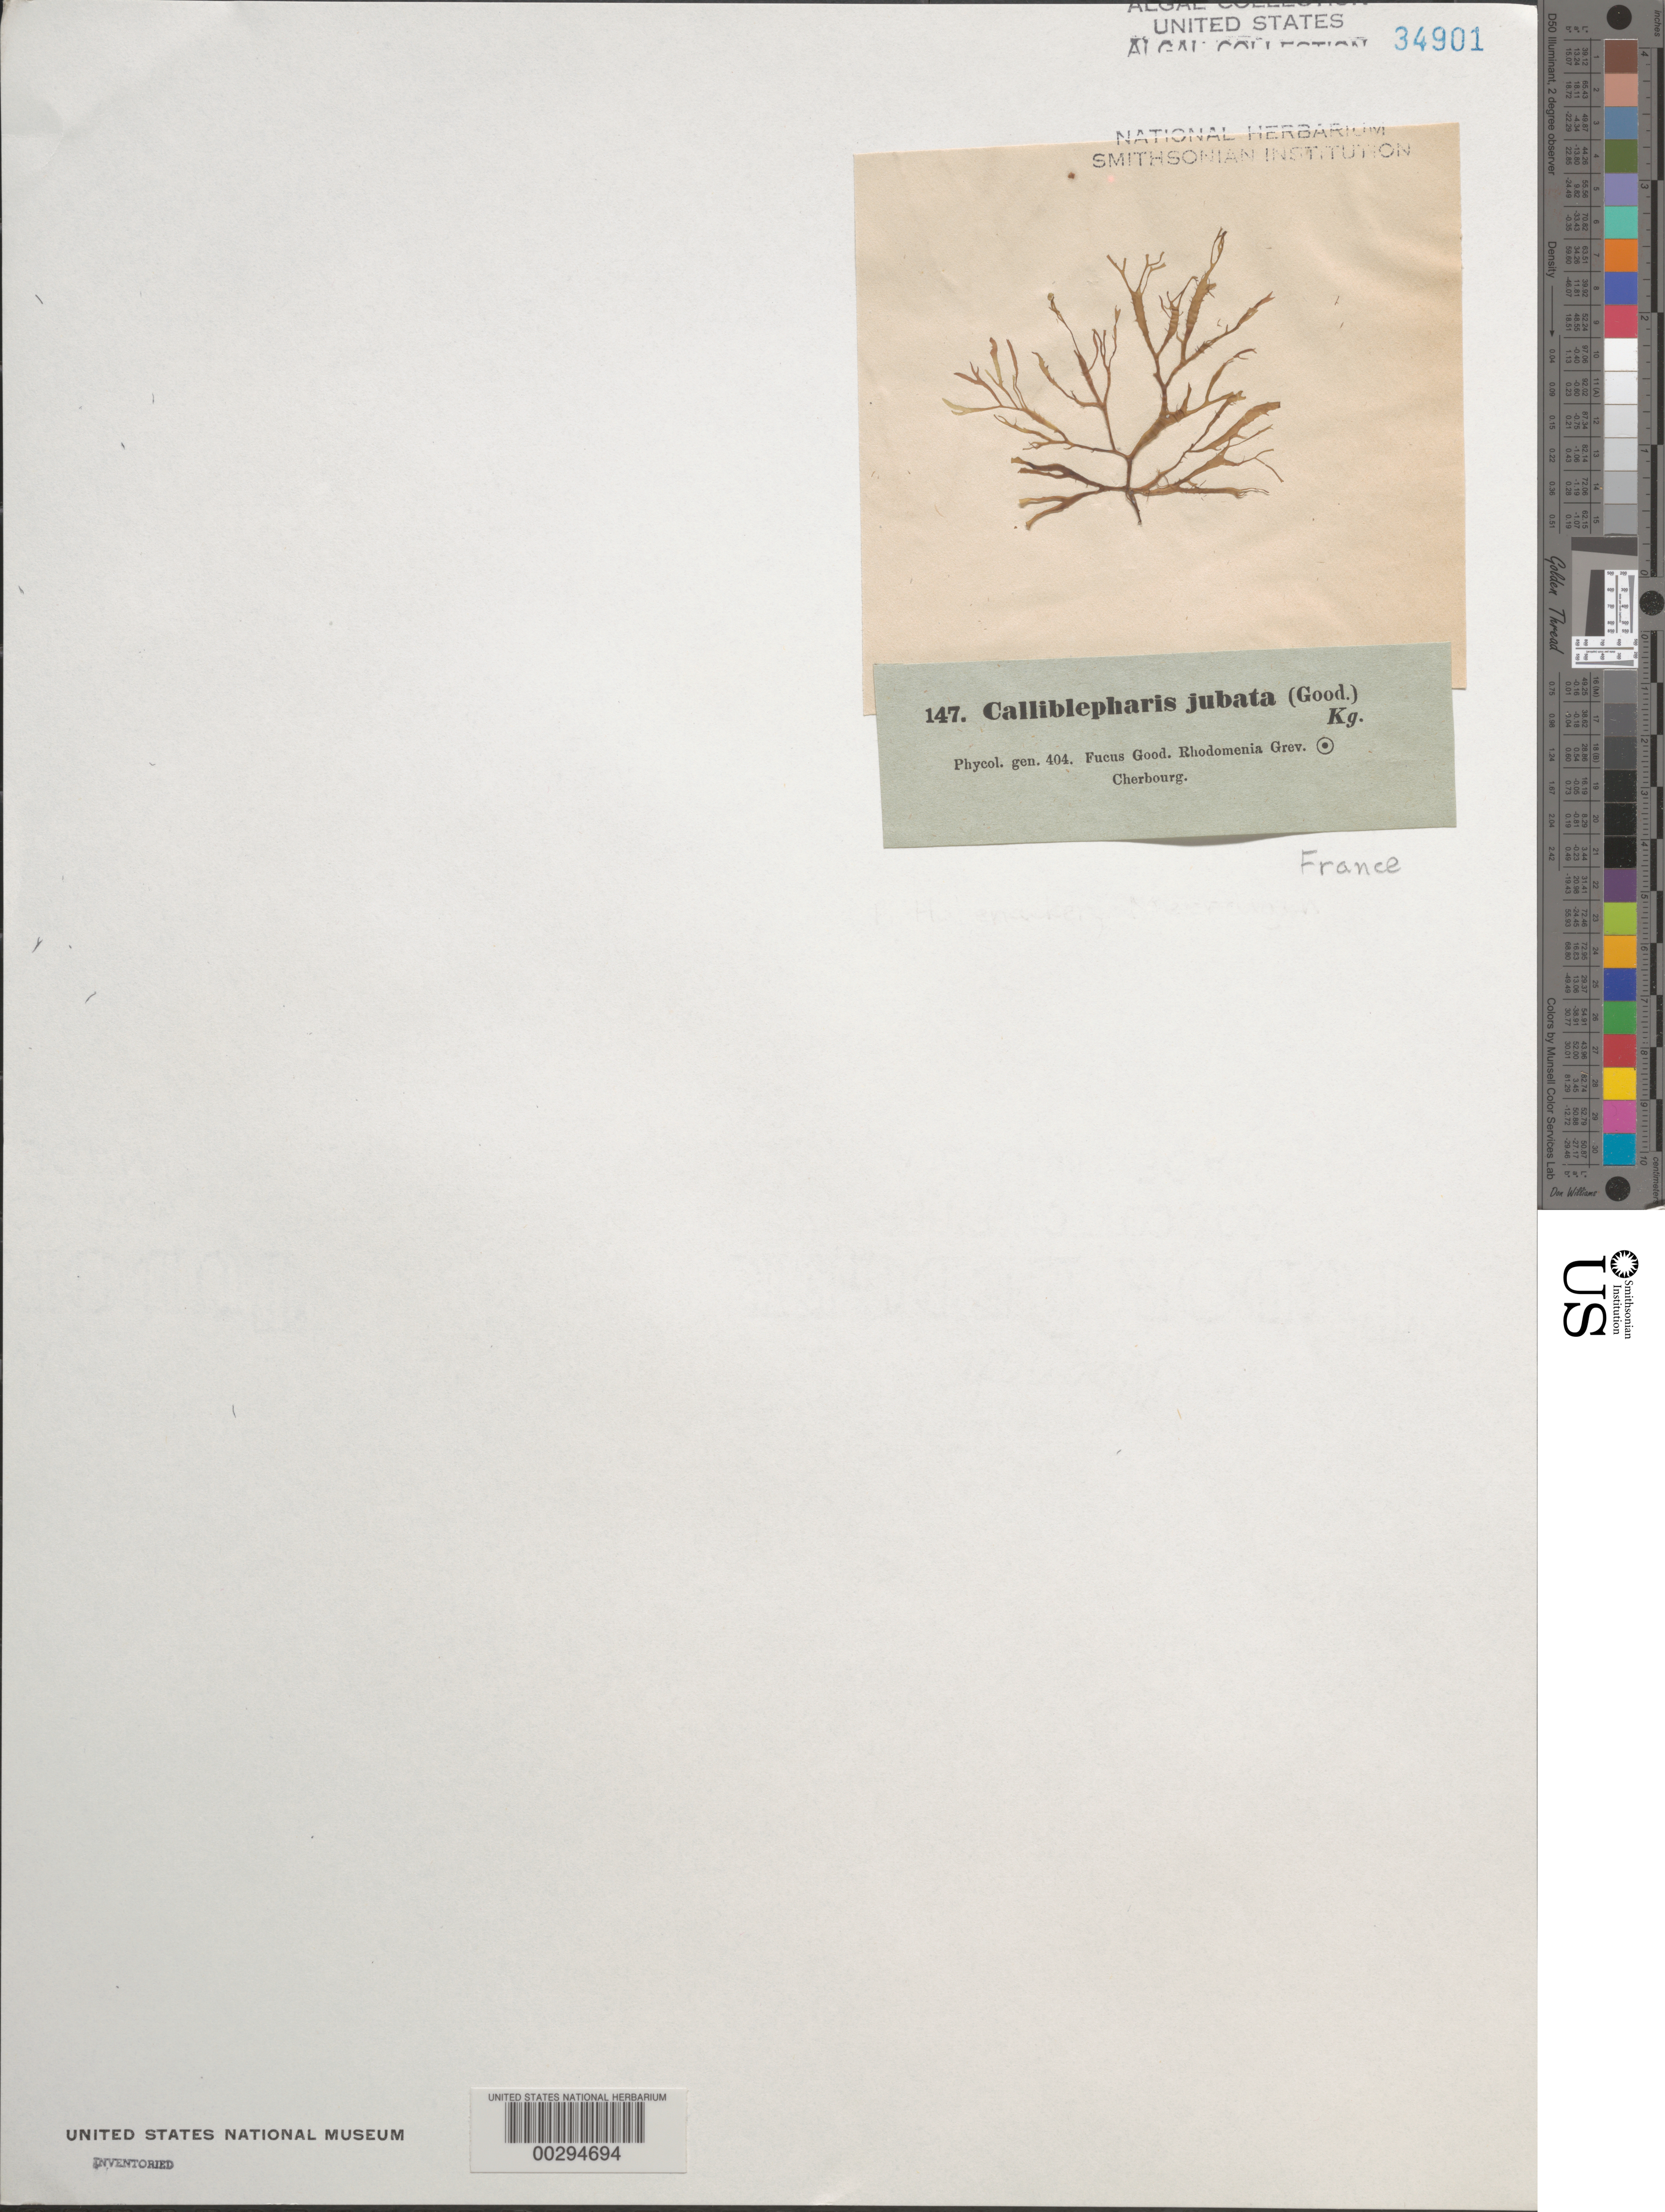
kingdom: Plantae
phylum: Rhodophyta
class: Florideophyceae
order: Gigartinales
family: Cystocloniaceae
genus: Calliblepharis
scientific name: Calliblepharis jubata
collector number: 147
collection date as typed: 18--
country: France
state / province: Normandie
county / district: Manche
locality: Cherbourg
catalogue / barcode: US 34901